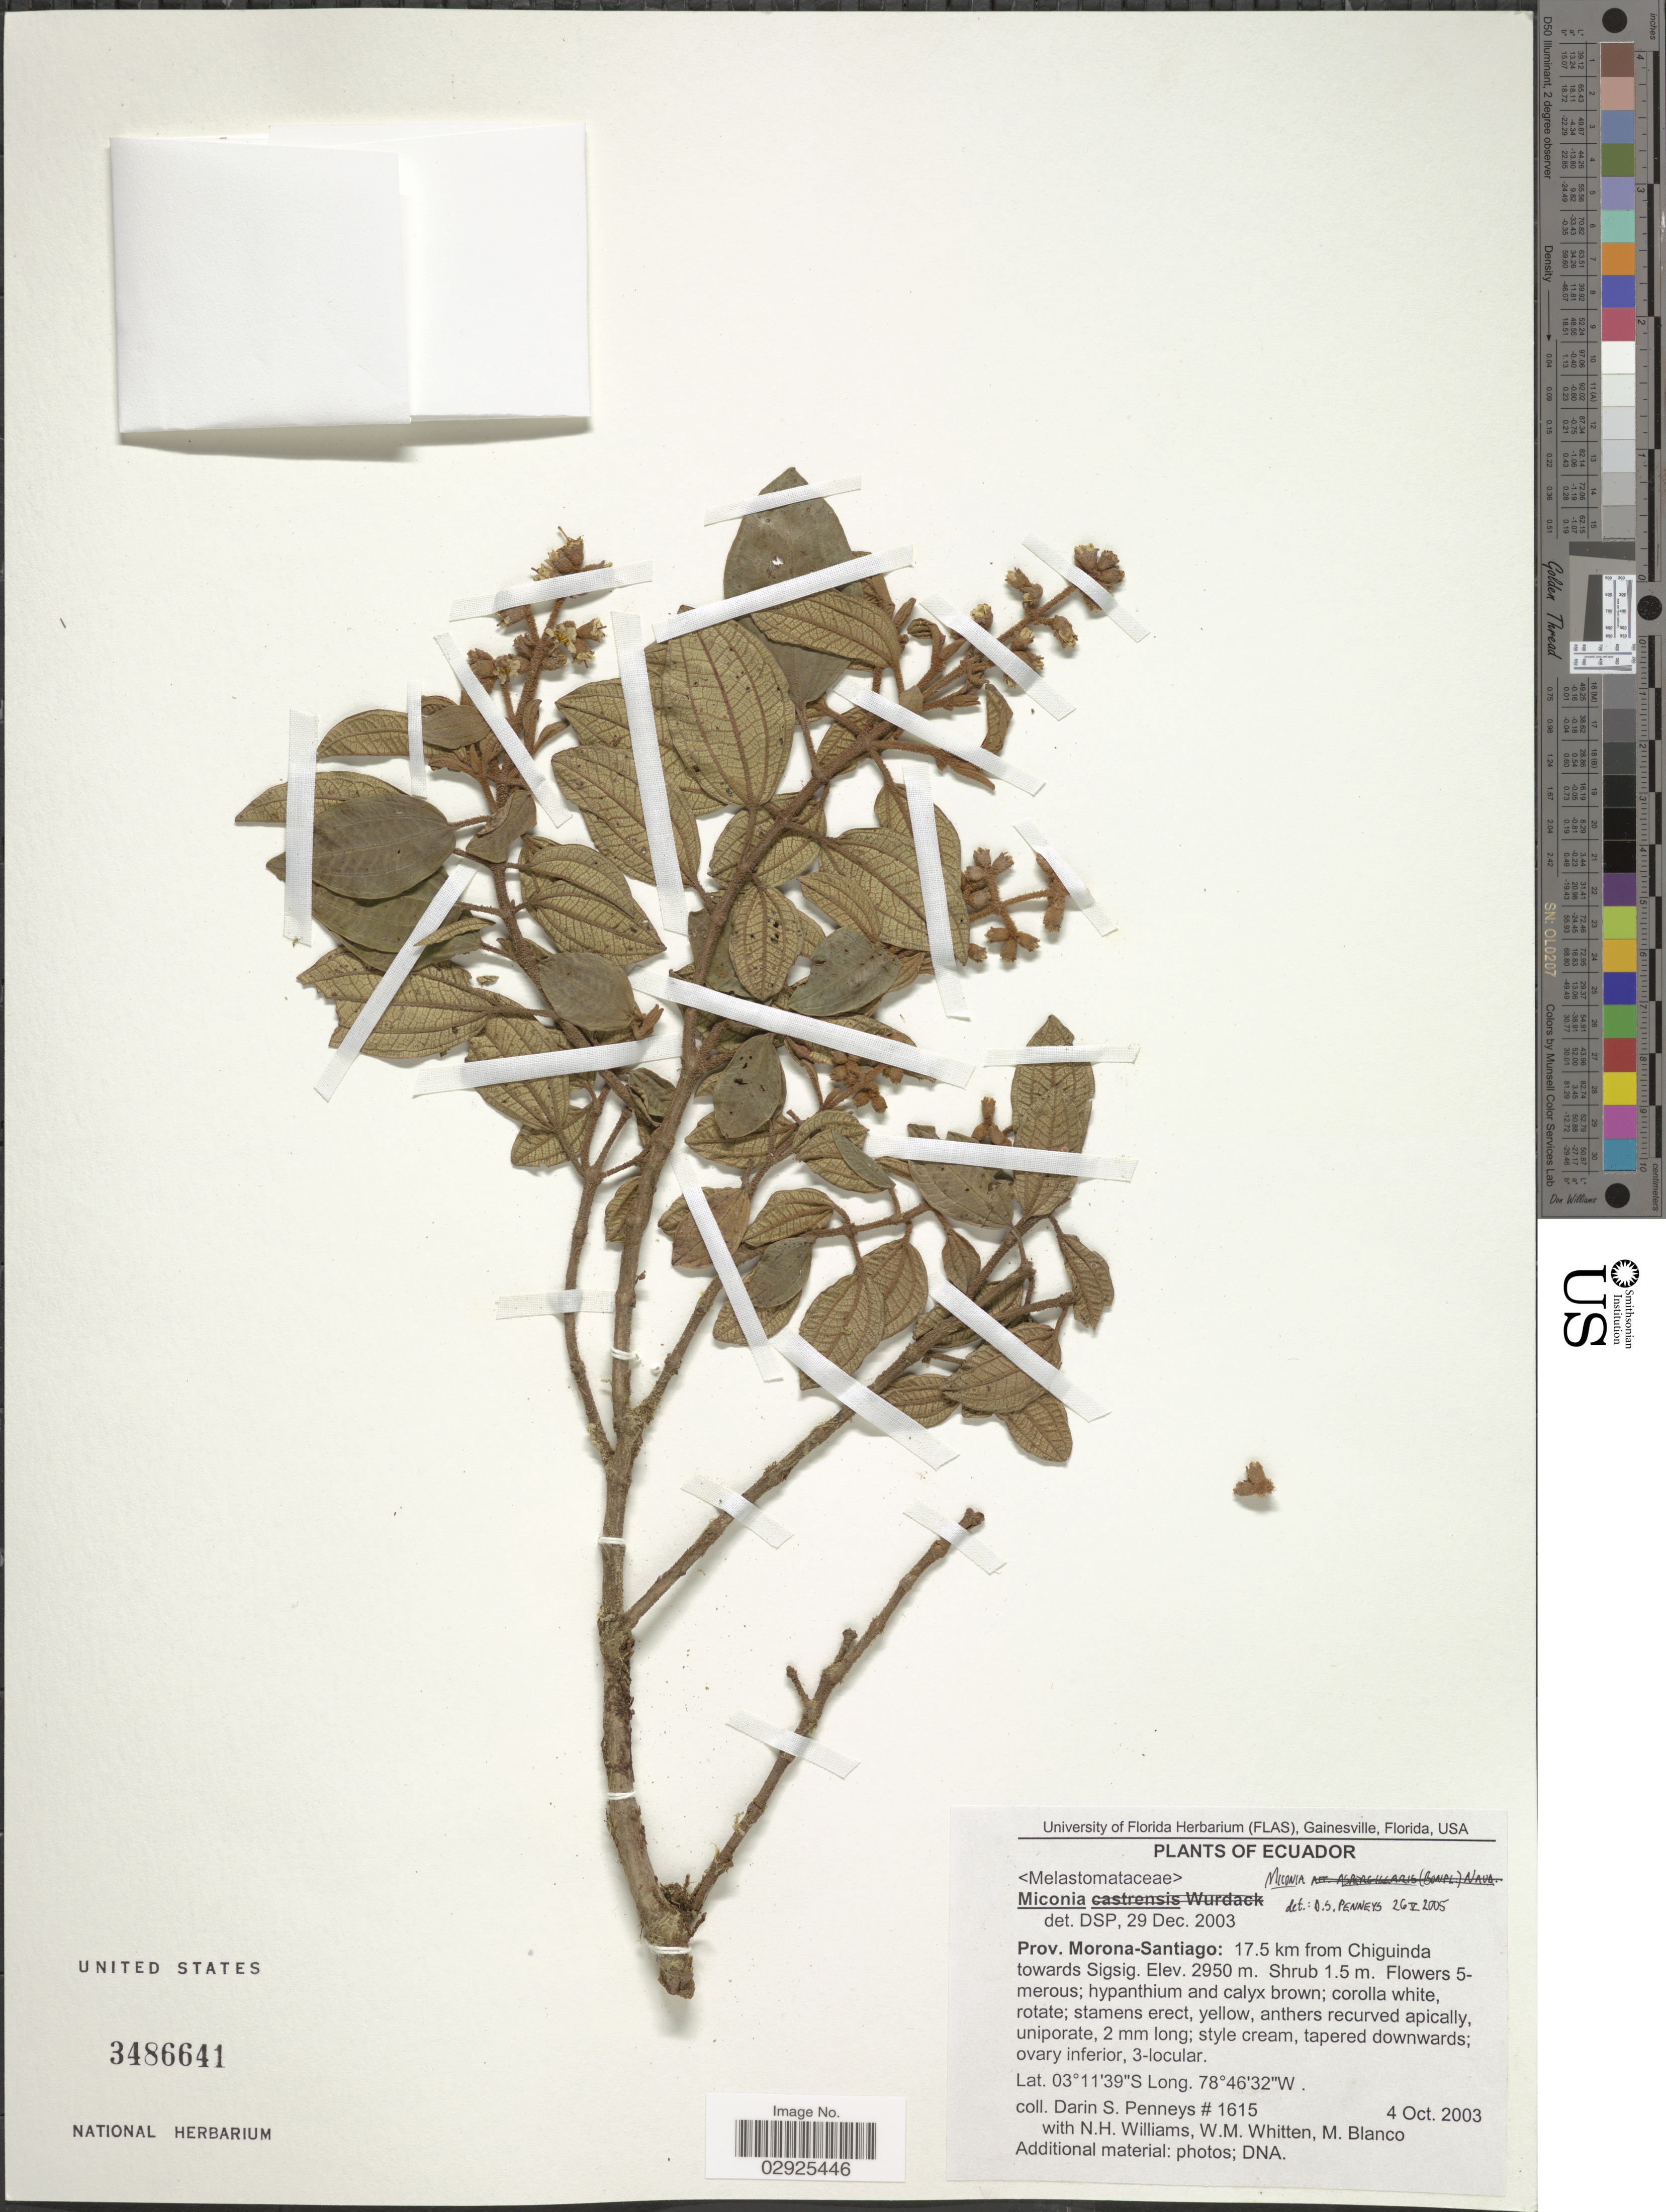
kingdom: Plantae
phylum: Tracheophyta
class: Magnoliopsida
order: Myrtales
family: Melastomataceae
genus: Miconia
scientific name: Miconia sp.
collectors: D. S. Penneys, N. H. Williams, W. M. Whitten & M. Blanco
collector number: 1615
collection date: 2003-10-04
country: Ecuador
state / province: Morona-Santiago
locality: Prov. Morona-Santiago: 17.5 km from Chiguinda towards Sigsig.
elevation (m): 2950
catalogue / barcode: US 3486641